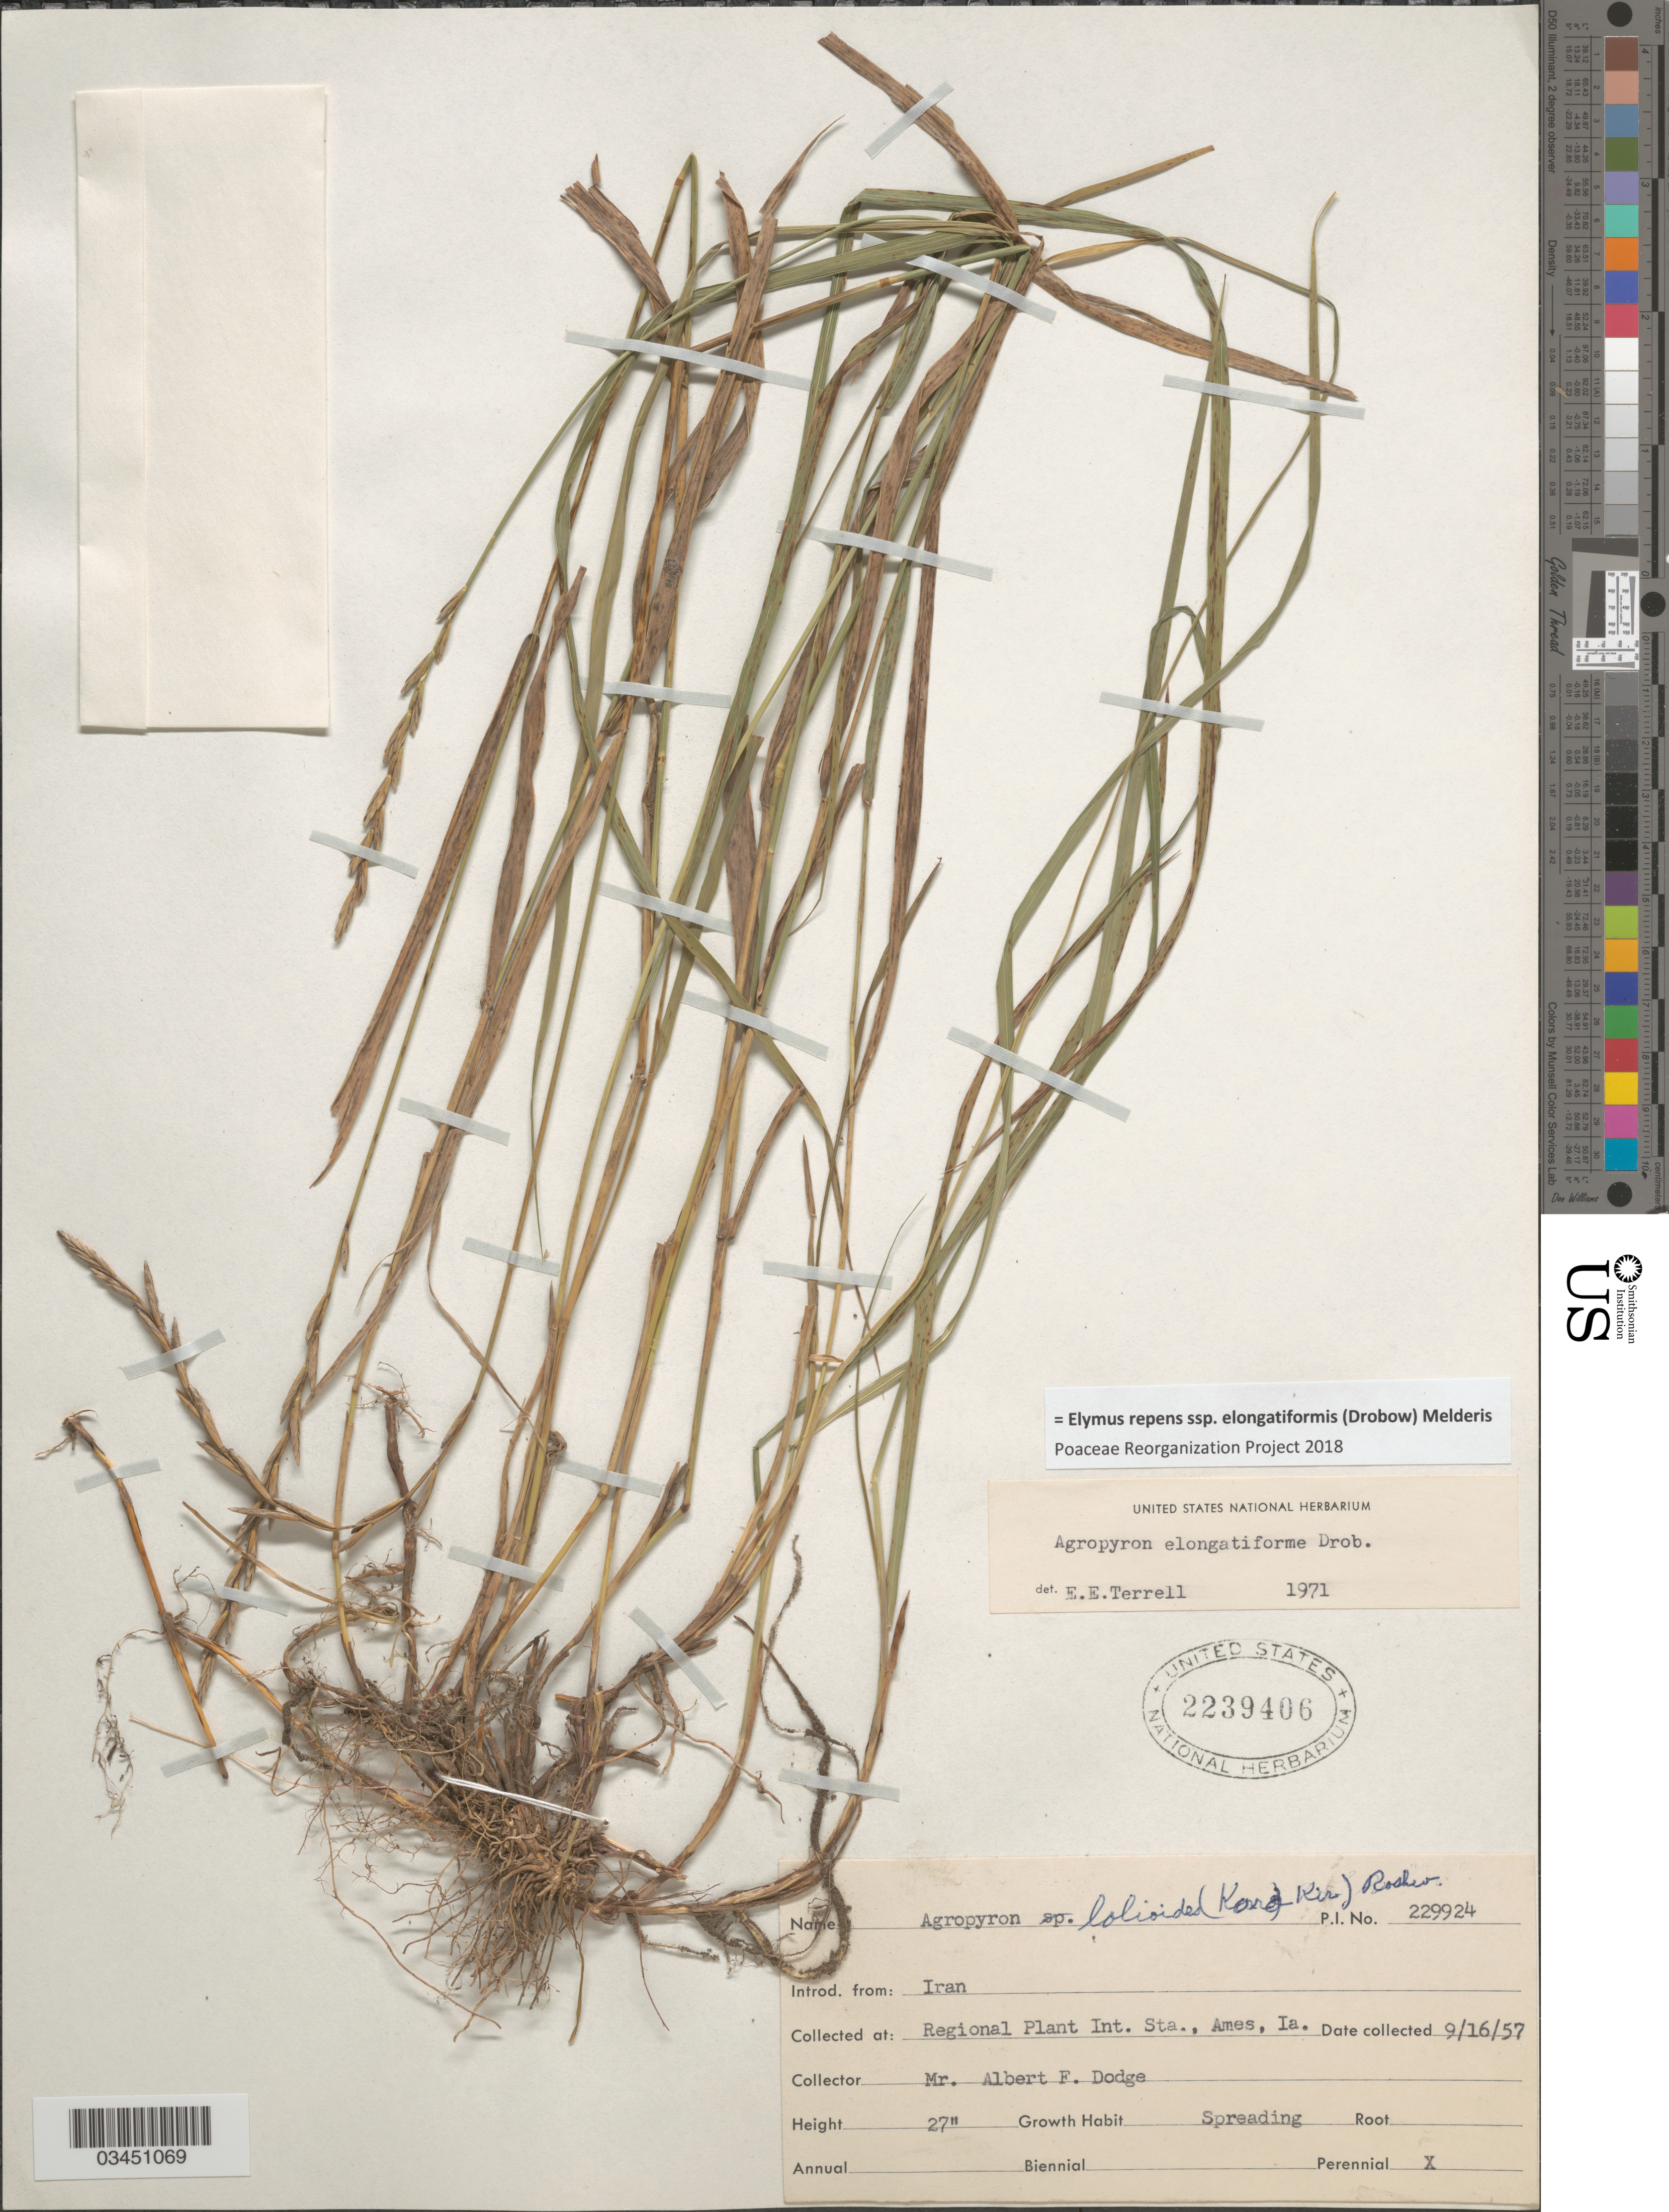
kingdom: Plantae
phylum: Tracheophyta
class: Liliopsida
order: Poales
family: Poaceae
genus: Elymus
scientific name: Elymus repens subsp. elongatiformis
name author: (Drobow) Melderis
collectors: A. Dodge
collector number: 229924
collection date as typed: Transcribed d/m/y: 16/9/57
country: United States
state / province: Iowa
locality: Regional Plant Int. Sta., Ames.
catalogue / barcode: US 2239406